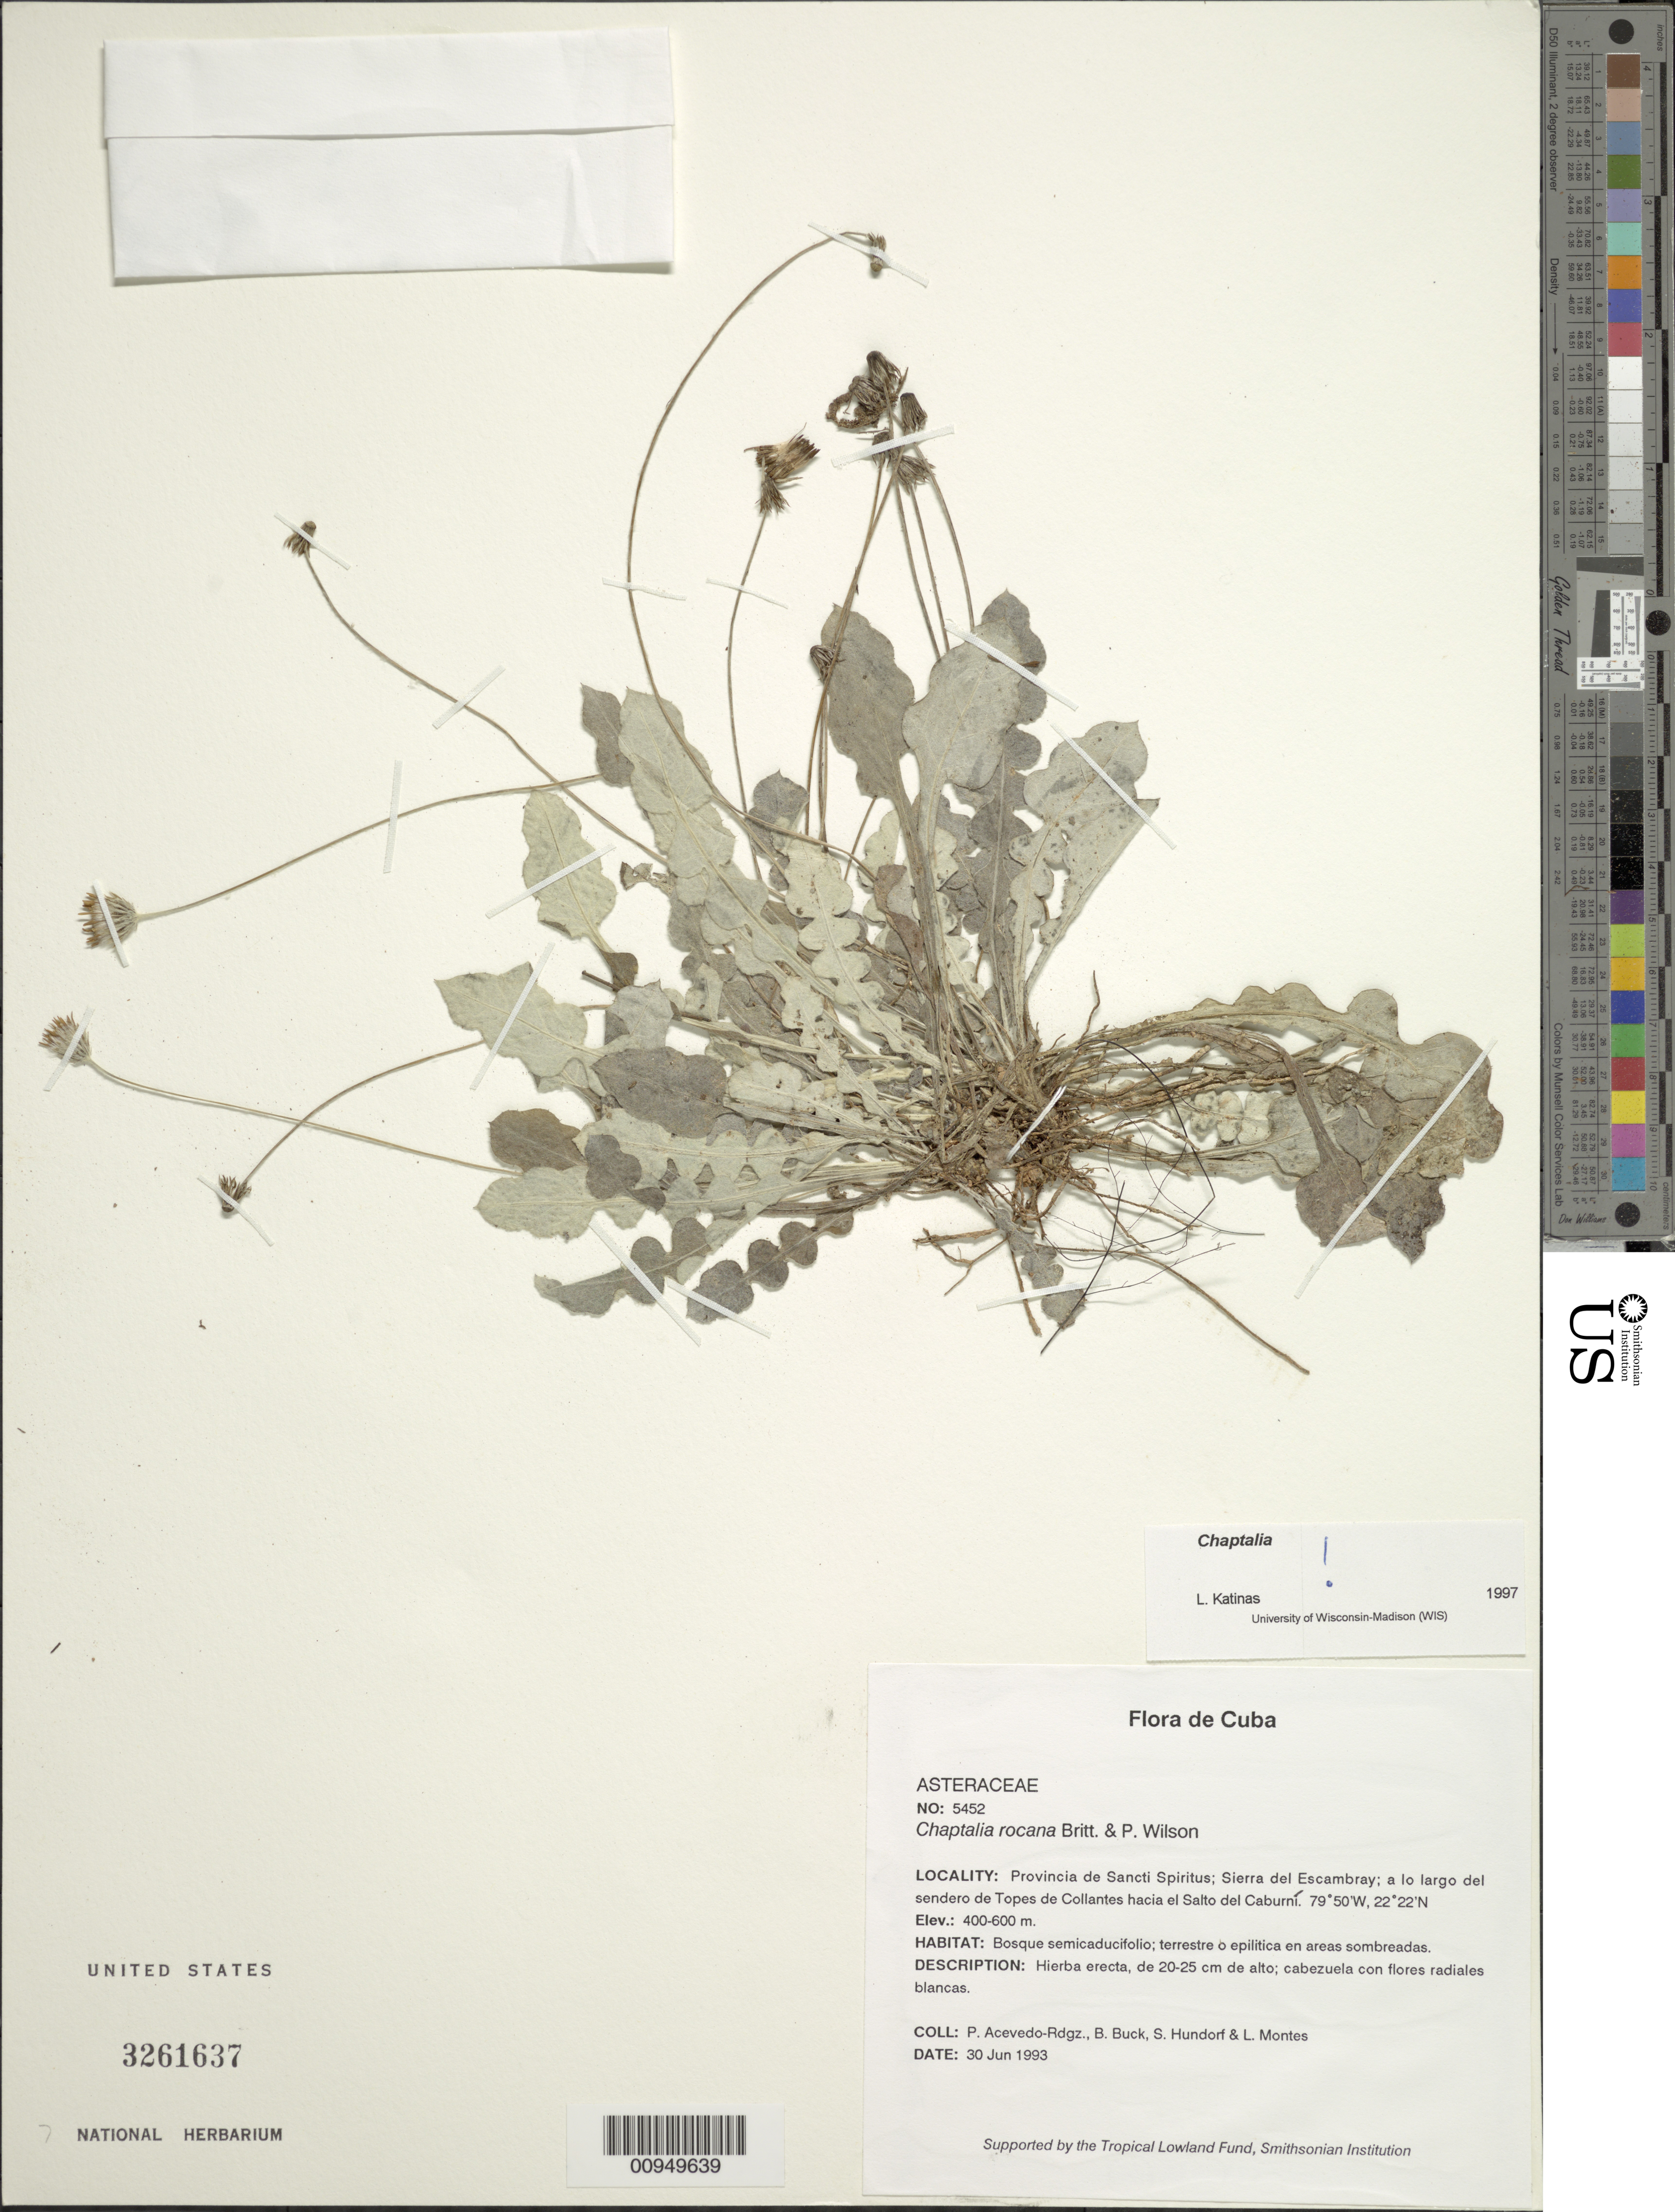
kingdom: Plantae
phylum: Tracheophyta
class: Magnoliopsida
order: Asterales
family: Asteraceae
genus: Chaptalia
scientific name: Chaptalia rocana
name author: Britton & P. Wilson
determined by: Katinas, L.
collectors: P. Acevedo-Rodr., B. Buck, S. Hundorf & L. Montes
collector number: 5452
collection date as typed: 30 Jun 1993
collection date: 1993-06-30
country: Cuba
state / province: Sancti Spiritus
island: Cuba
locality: Sierra del Escambray, a lo largo del sendero de Topes de Collantes hacia el Salto del Caburní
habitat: Bosque semicaducifolio, terrestre o epilitica en areas sombreadas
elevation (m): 400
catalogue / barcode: US 3261637